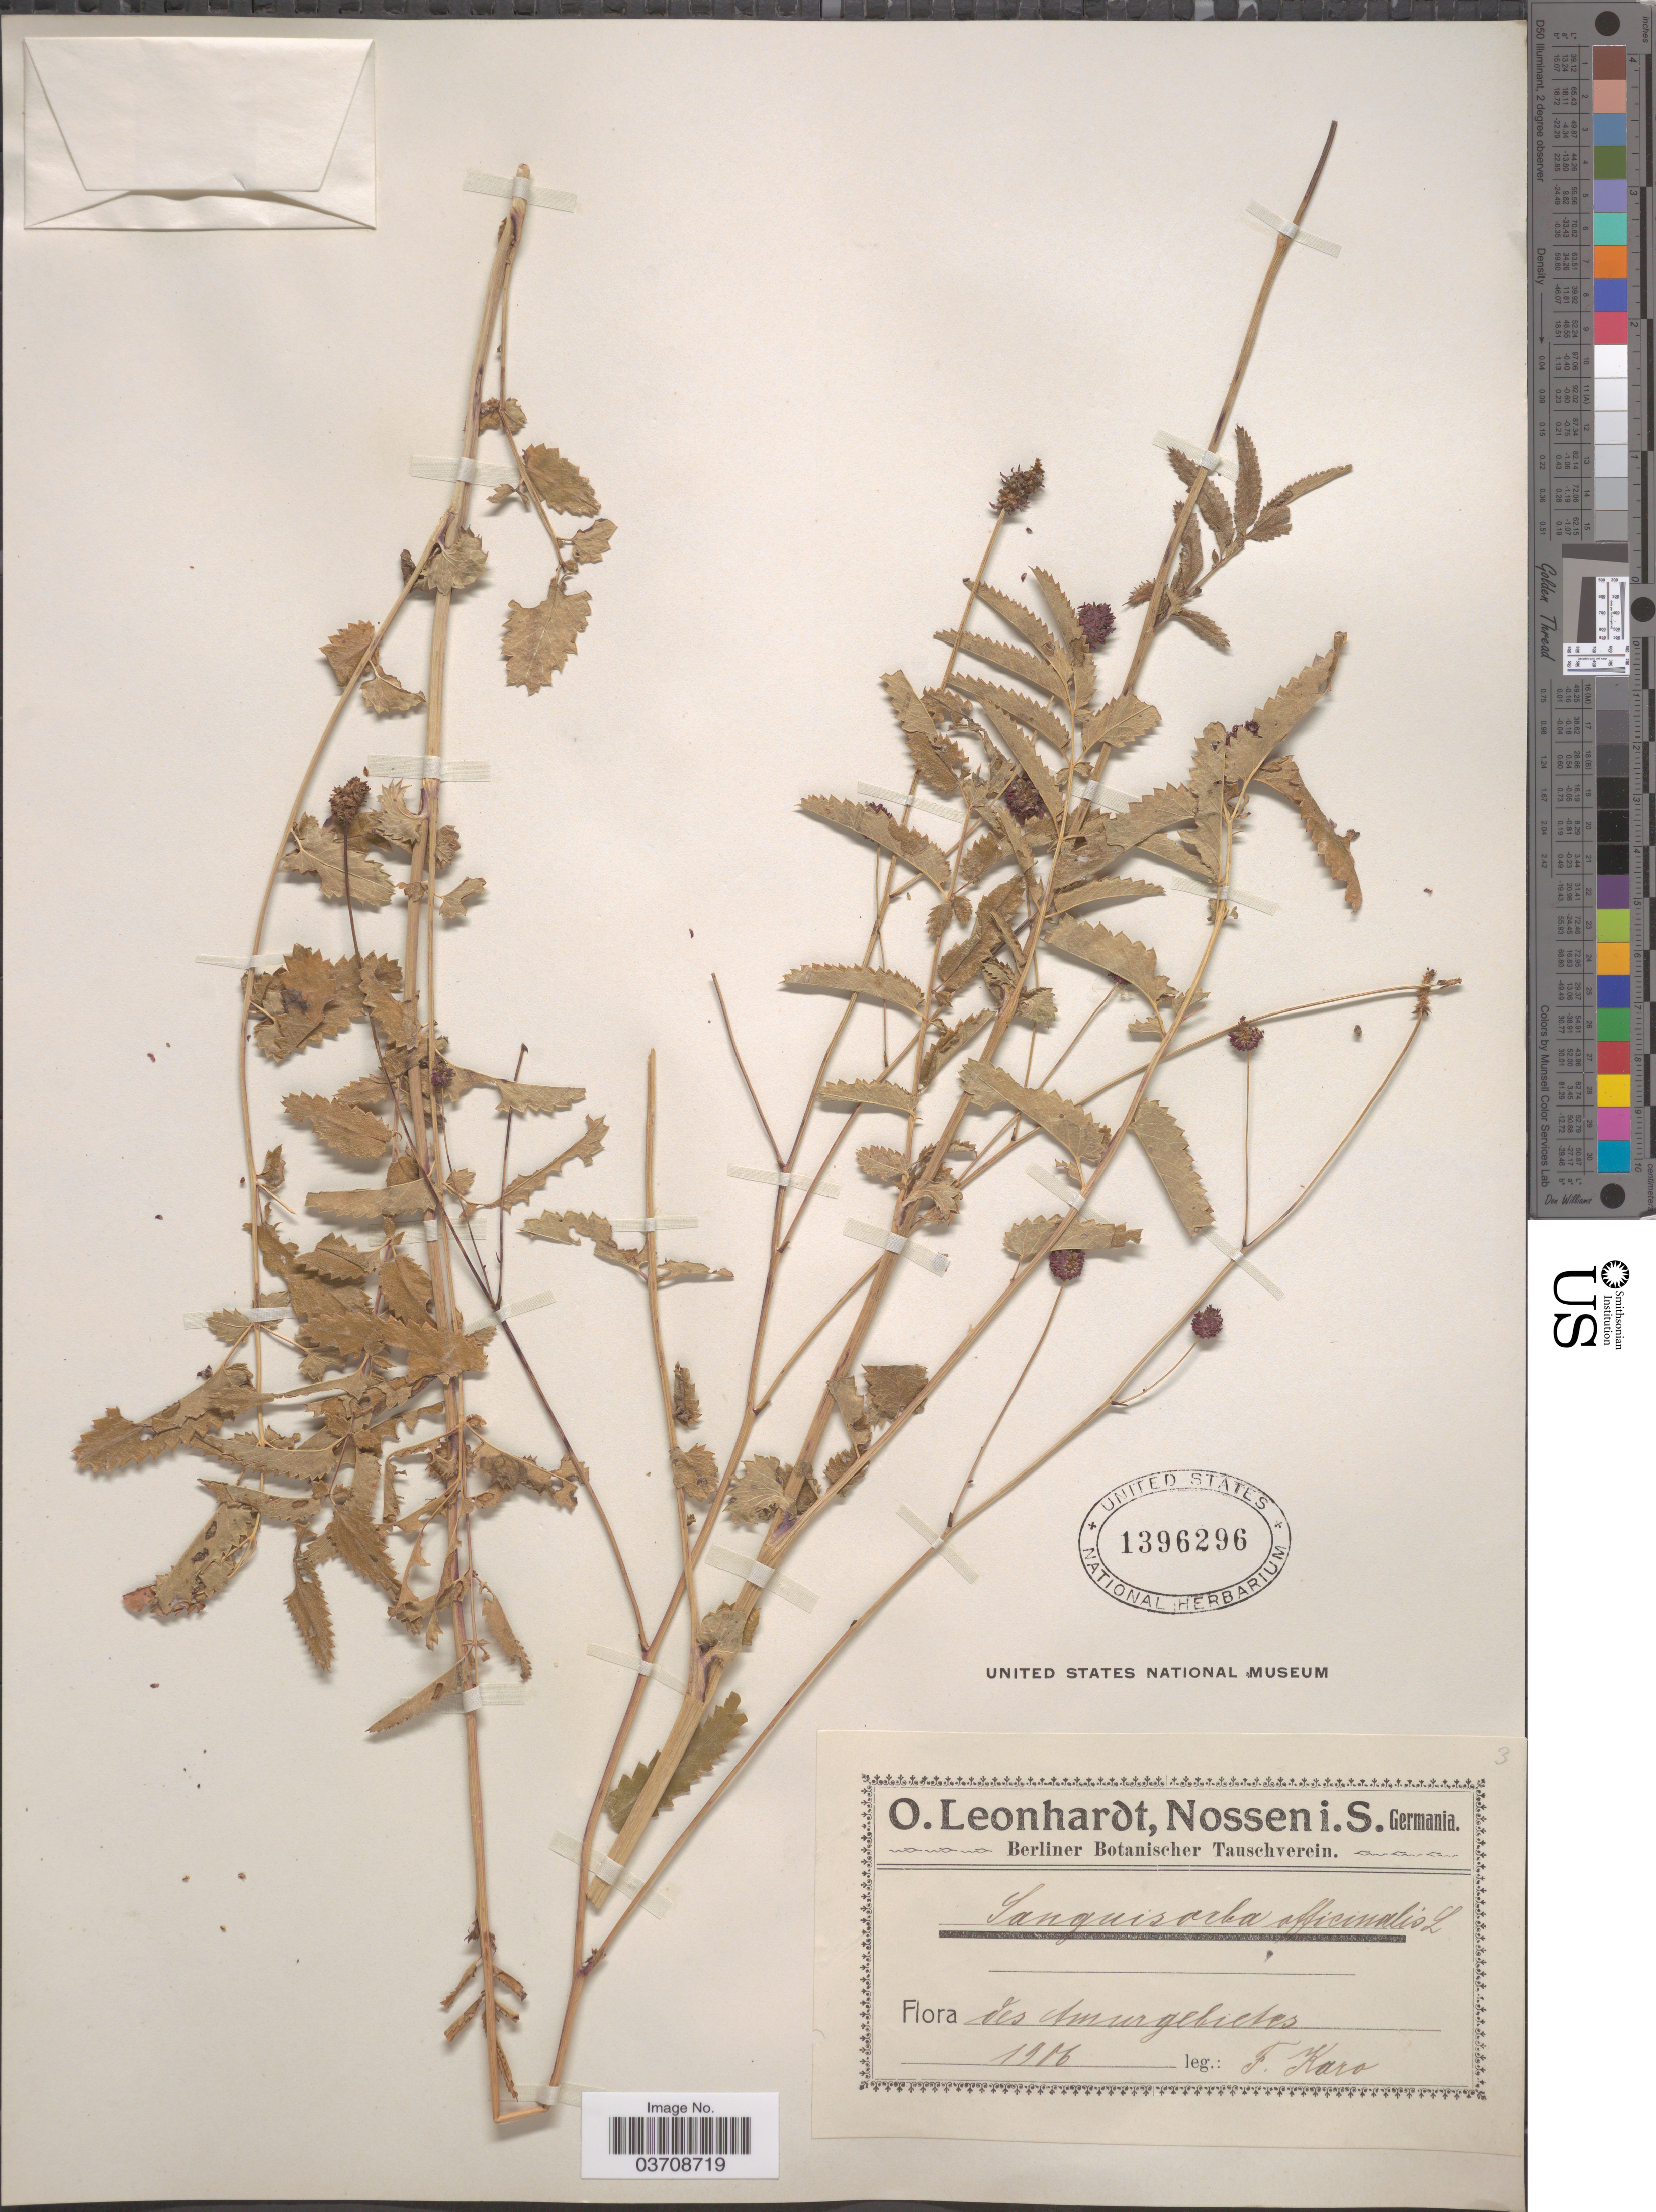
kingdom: Plantae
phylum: Tracheophyta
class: Magnoliopsida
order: Rosales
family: Rosaceae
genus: Sanguisorba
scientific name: Sanguisorba officinalis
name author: L.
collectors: F. Karo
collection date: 1906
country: Russian Federation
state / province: Amur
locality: Amur gebietes.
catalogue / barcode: US 1396296